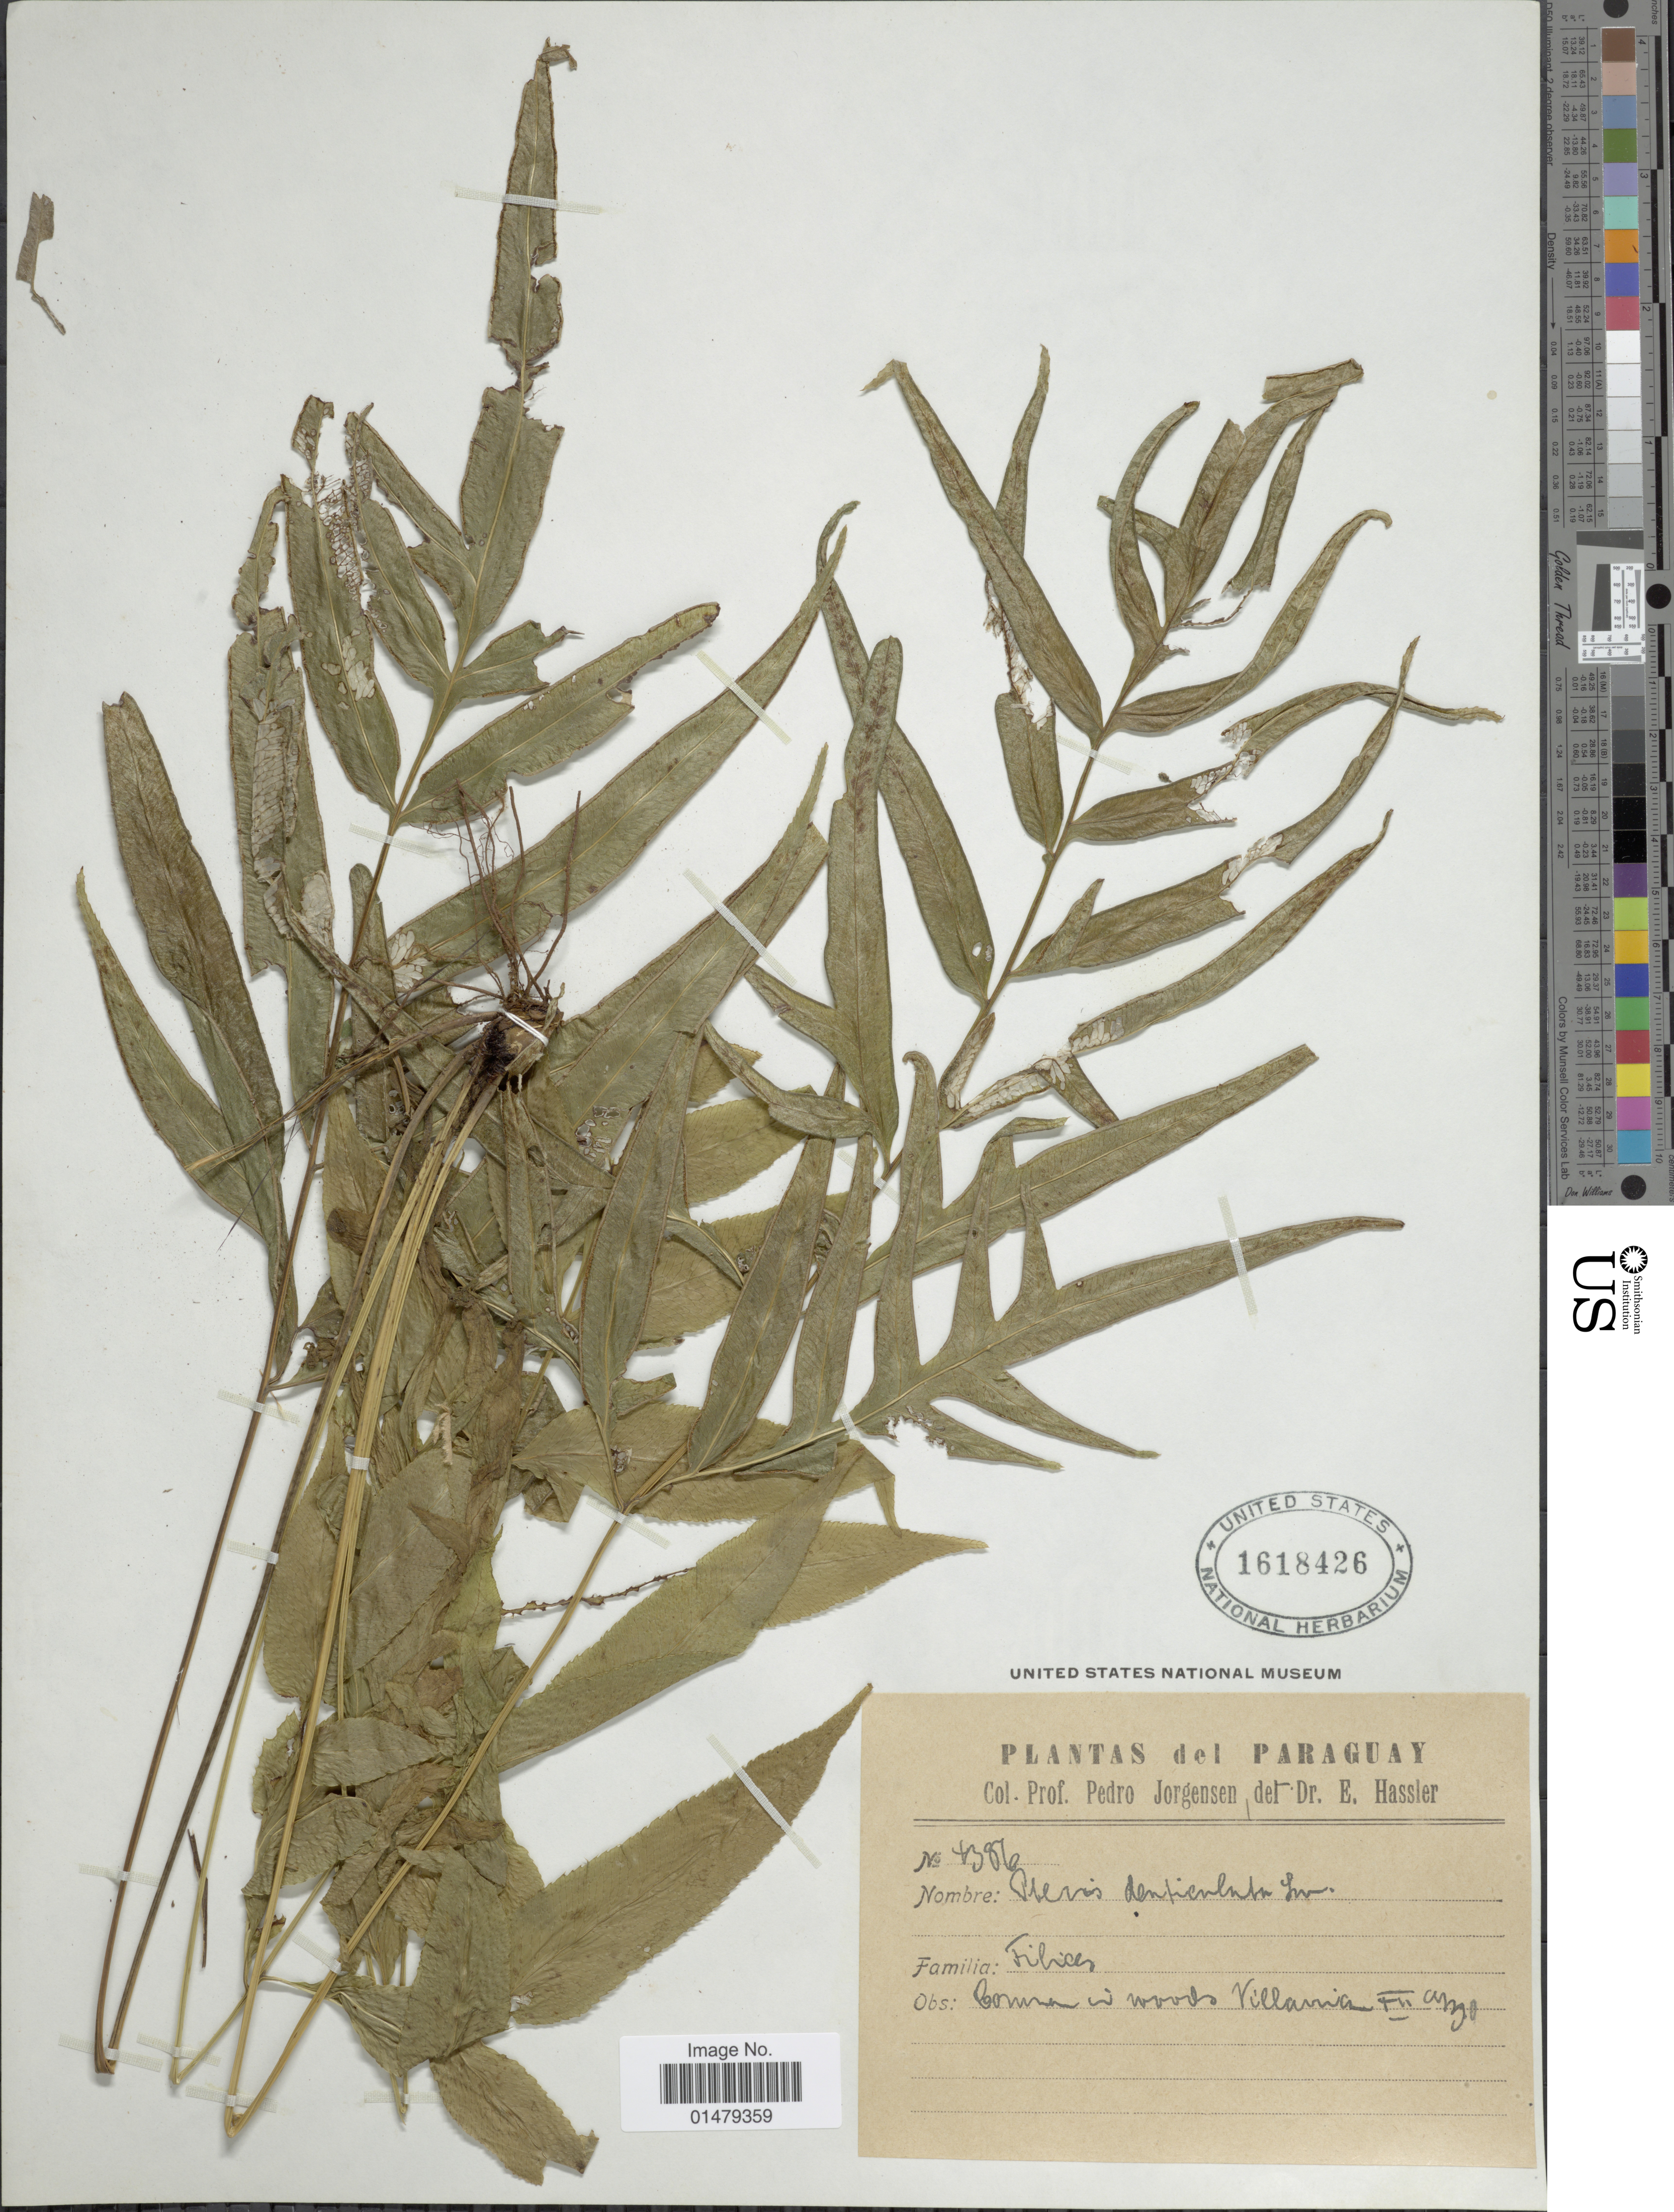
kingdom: Plantae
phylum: Tracheophyta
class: Polypodiopsida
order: Polypodiales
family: Pteridaceae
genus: Pteris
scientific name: Pteris denticulata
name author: Sw.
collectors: P. Jörgensen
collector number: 1386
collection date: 1930-07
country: Paraguay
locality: Villarrica.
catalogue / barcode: US 1618426